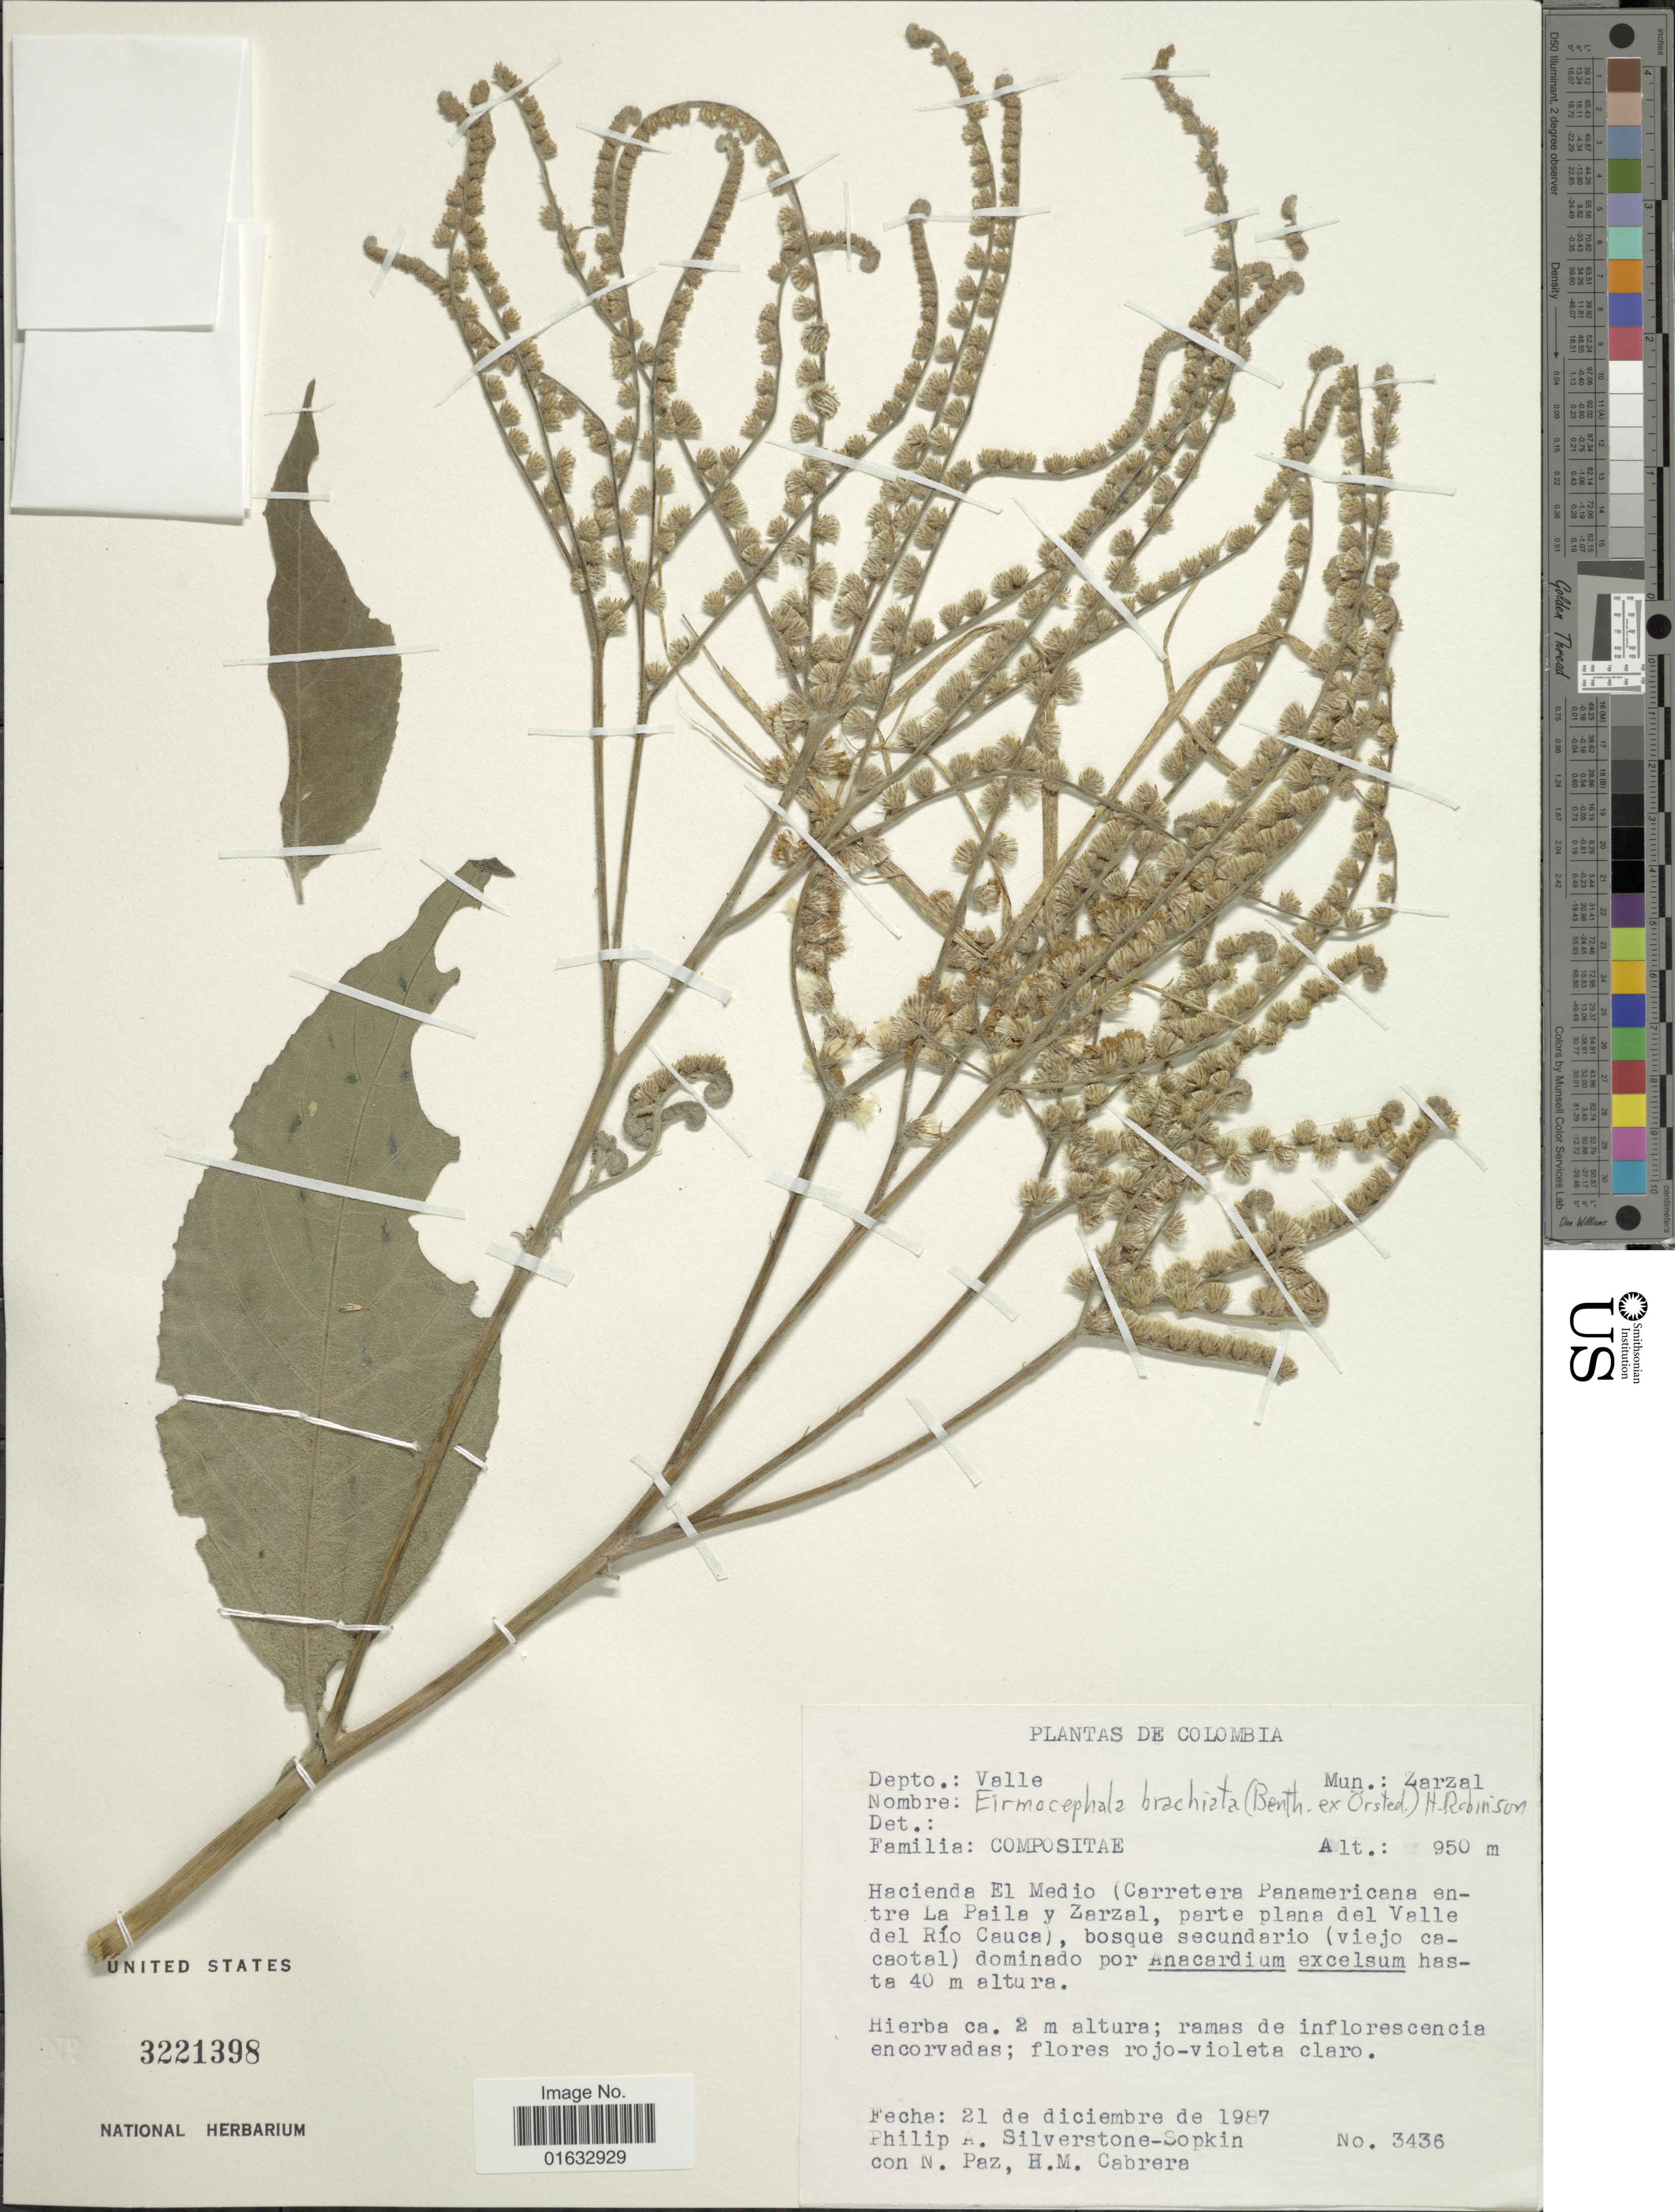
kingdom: Plantae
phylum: Tracheophyta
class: Magnoliopsida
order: Asterales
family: Asteraceae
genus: Eirmocephala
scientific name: Eirmocephala brachiata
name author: (Benth.) H. Rob.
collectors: P. A. Silverstone-Sopkin, N. Paz & H. Cabrera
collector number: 3436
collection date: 1987-12-21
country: Colombia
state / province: Valle del Cauca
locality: Mun.: Zarzal. Hacienda El Medio ( Carretera Panamericana entre La Paila y Zarzal, parte plana del Valle del Rio Cauca), bosque secundario (viejo cacaotal)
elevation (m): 40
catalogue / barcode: US 3221398